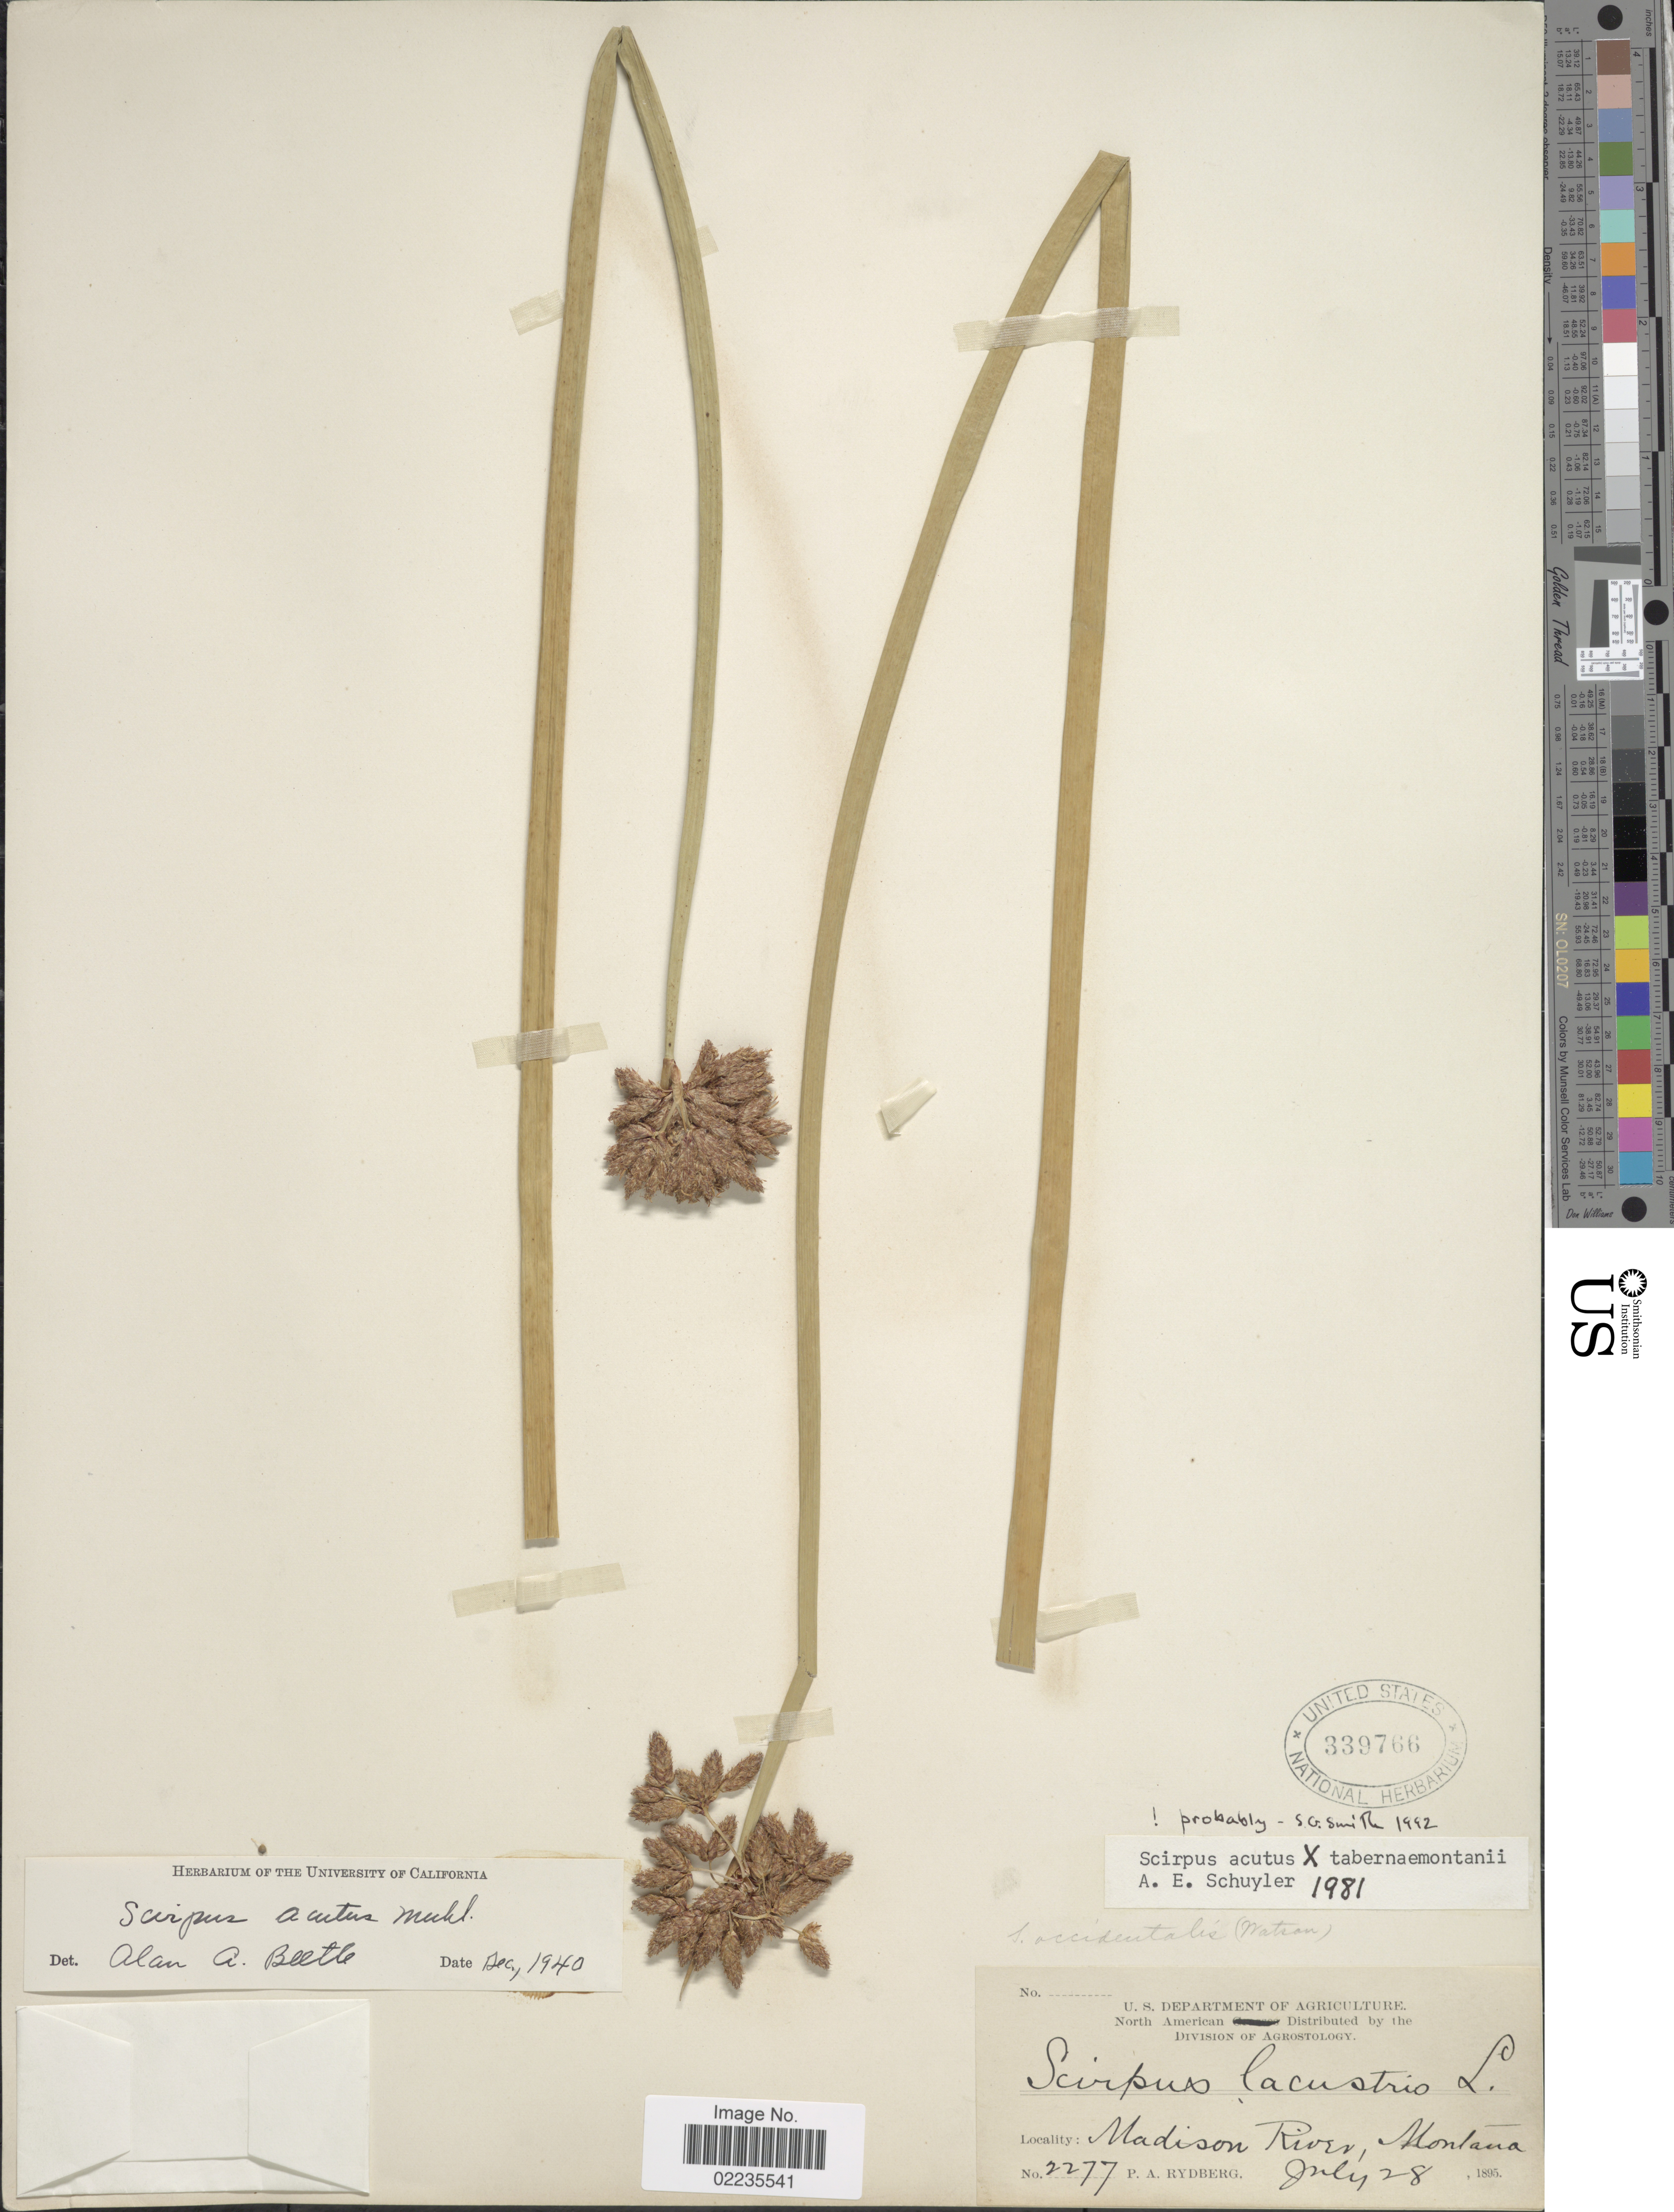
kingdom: Plantae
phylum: Tracheophyta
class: Liliopsida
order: Poales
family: Cyperaceae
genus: Schoenoplectus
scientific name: Schoenoplectus acutus x S. tabernaemontani (C.C. Gmel.) Palla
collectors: P. A. Rydberg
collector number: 2277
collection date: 1895-07-28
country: United States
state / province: Montana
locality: Madison River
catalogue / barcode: US 339766